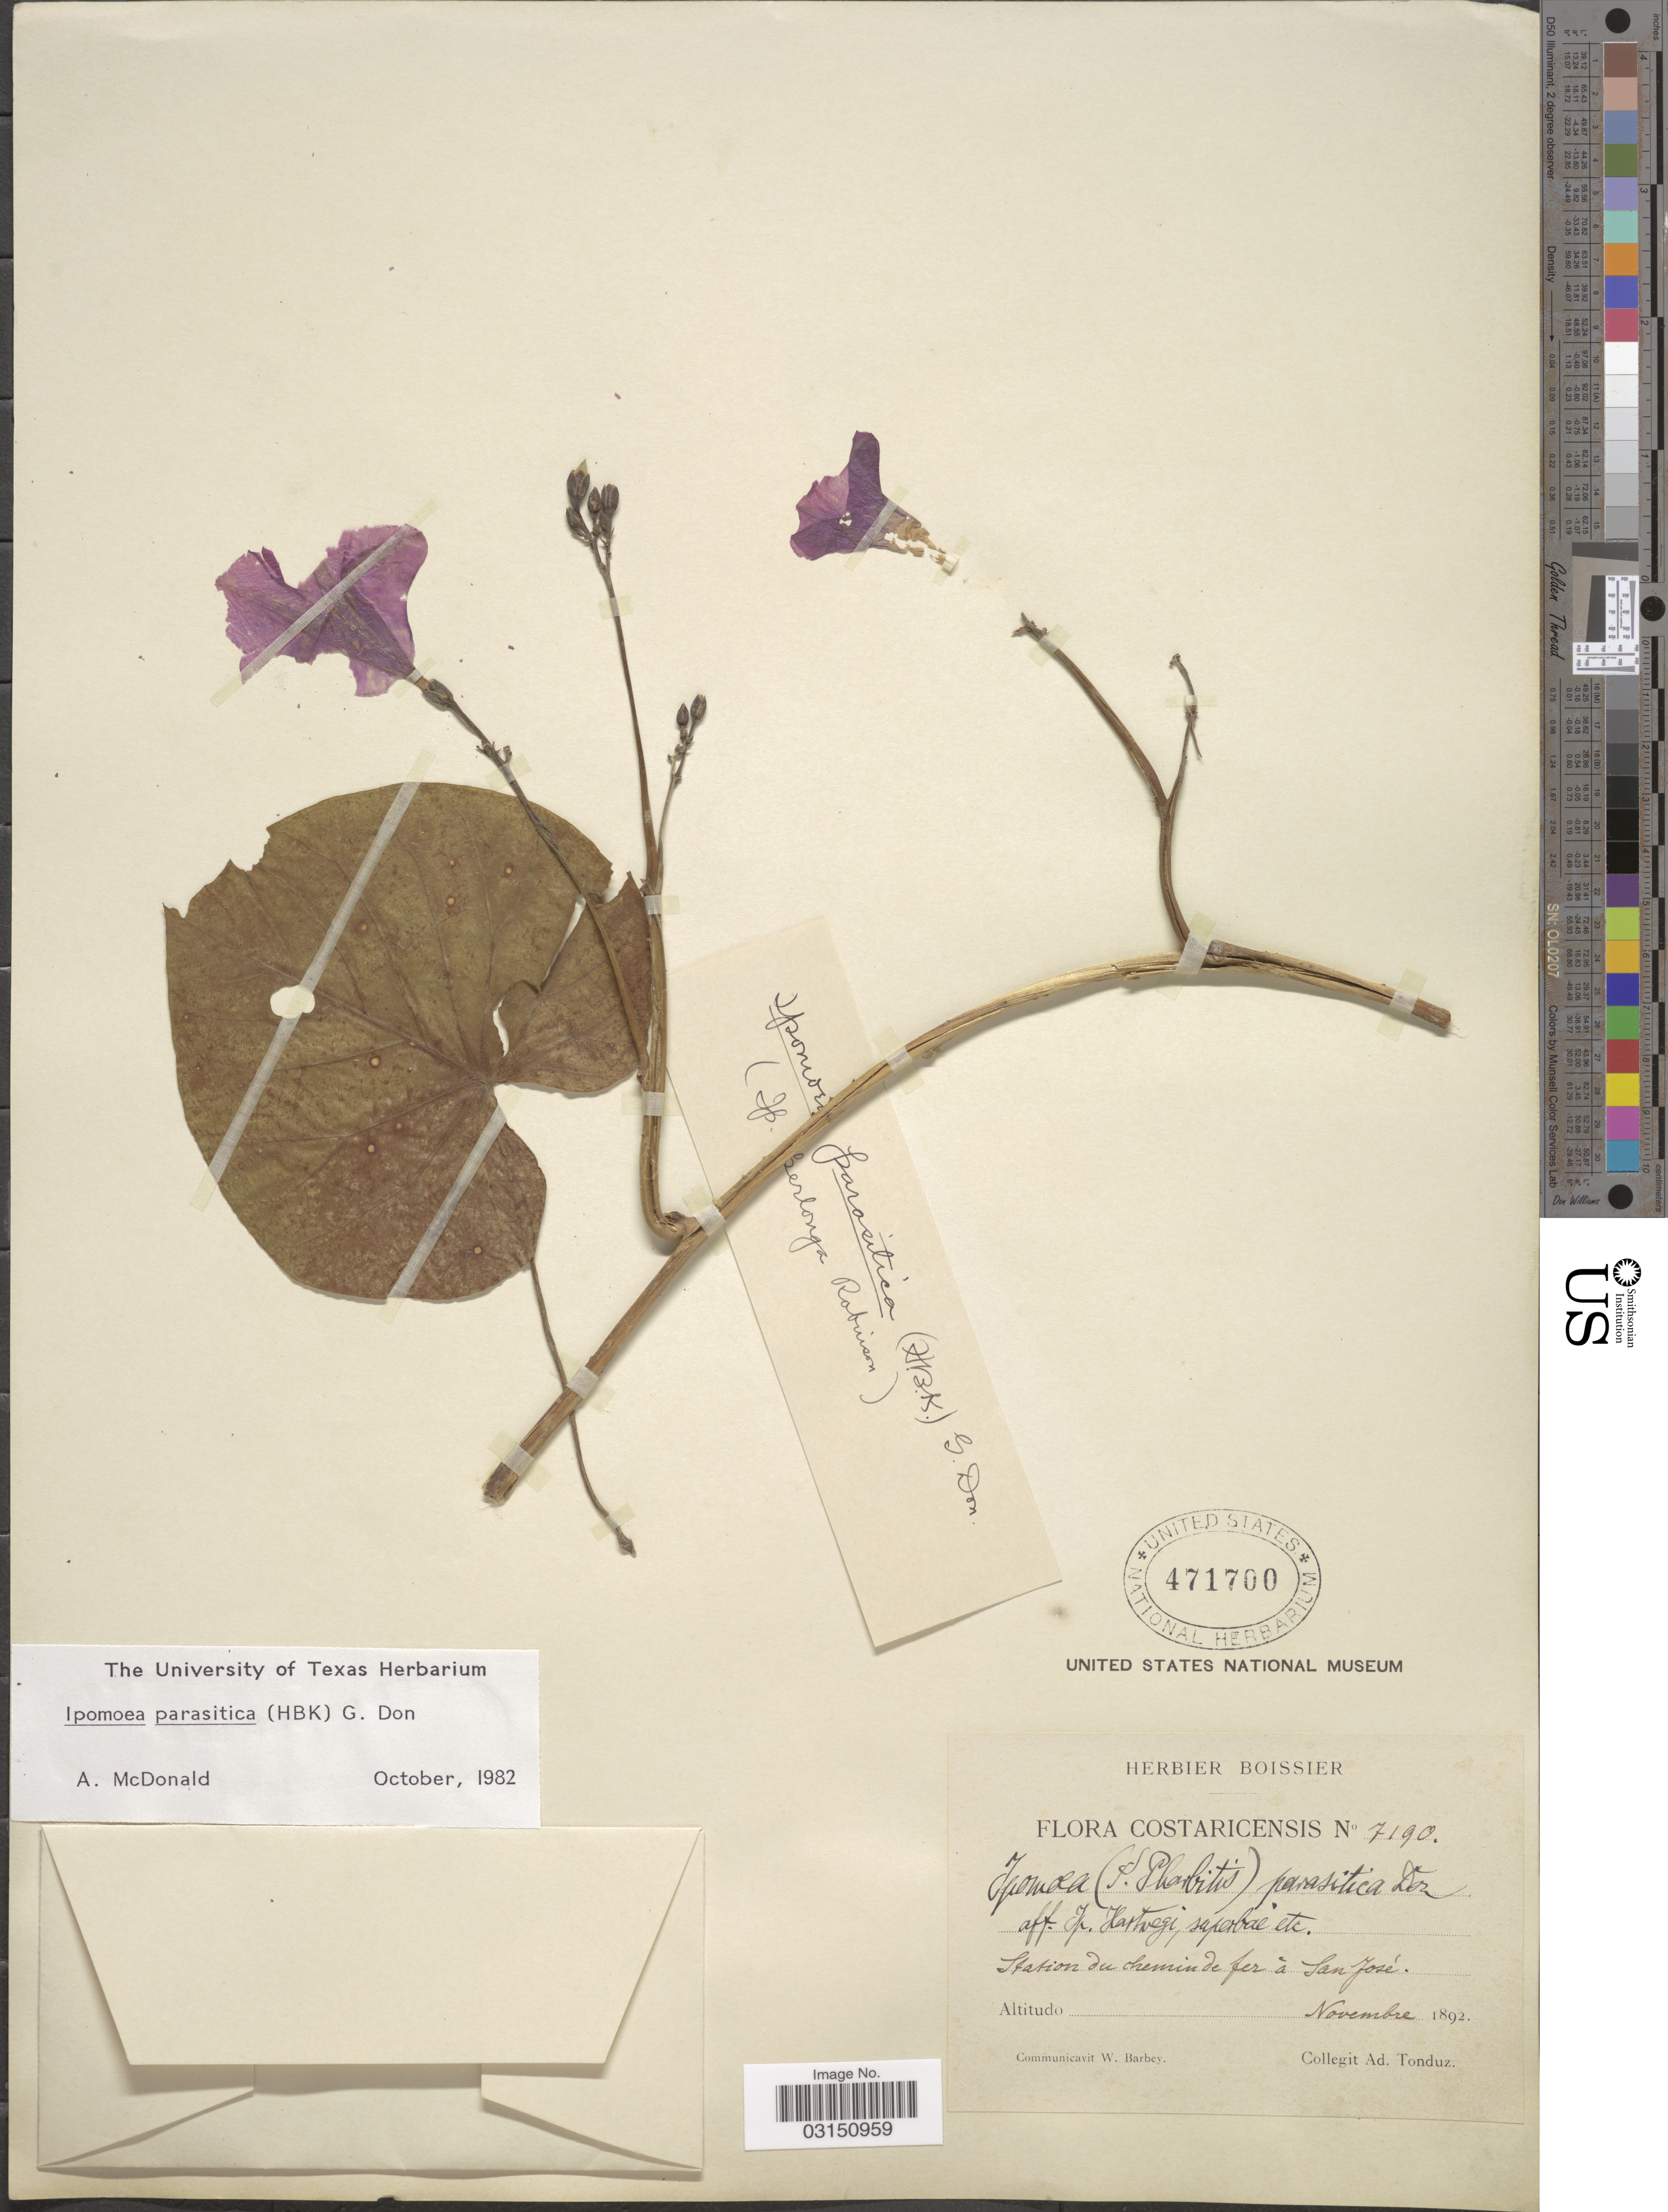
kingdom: Plantae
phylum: Tracheophyta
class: Magnoliopsida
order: Solanales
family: Convolvulaceae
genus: Ipomoea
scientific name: Ipomoea parasitica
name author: (Kunth) G. Don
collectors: A. Tonduz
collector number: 7190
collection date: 1892-11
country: Costa Rica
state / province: San José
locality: Station du chemin de fer á San José.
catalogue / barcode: US 471700